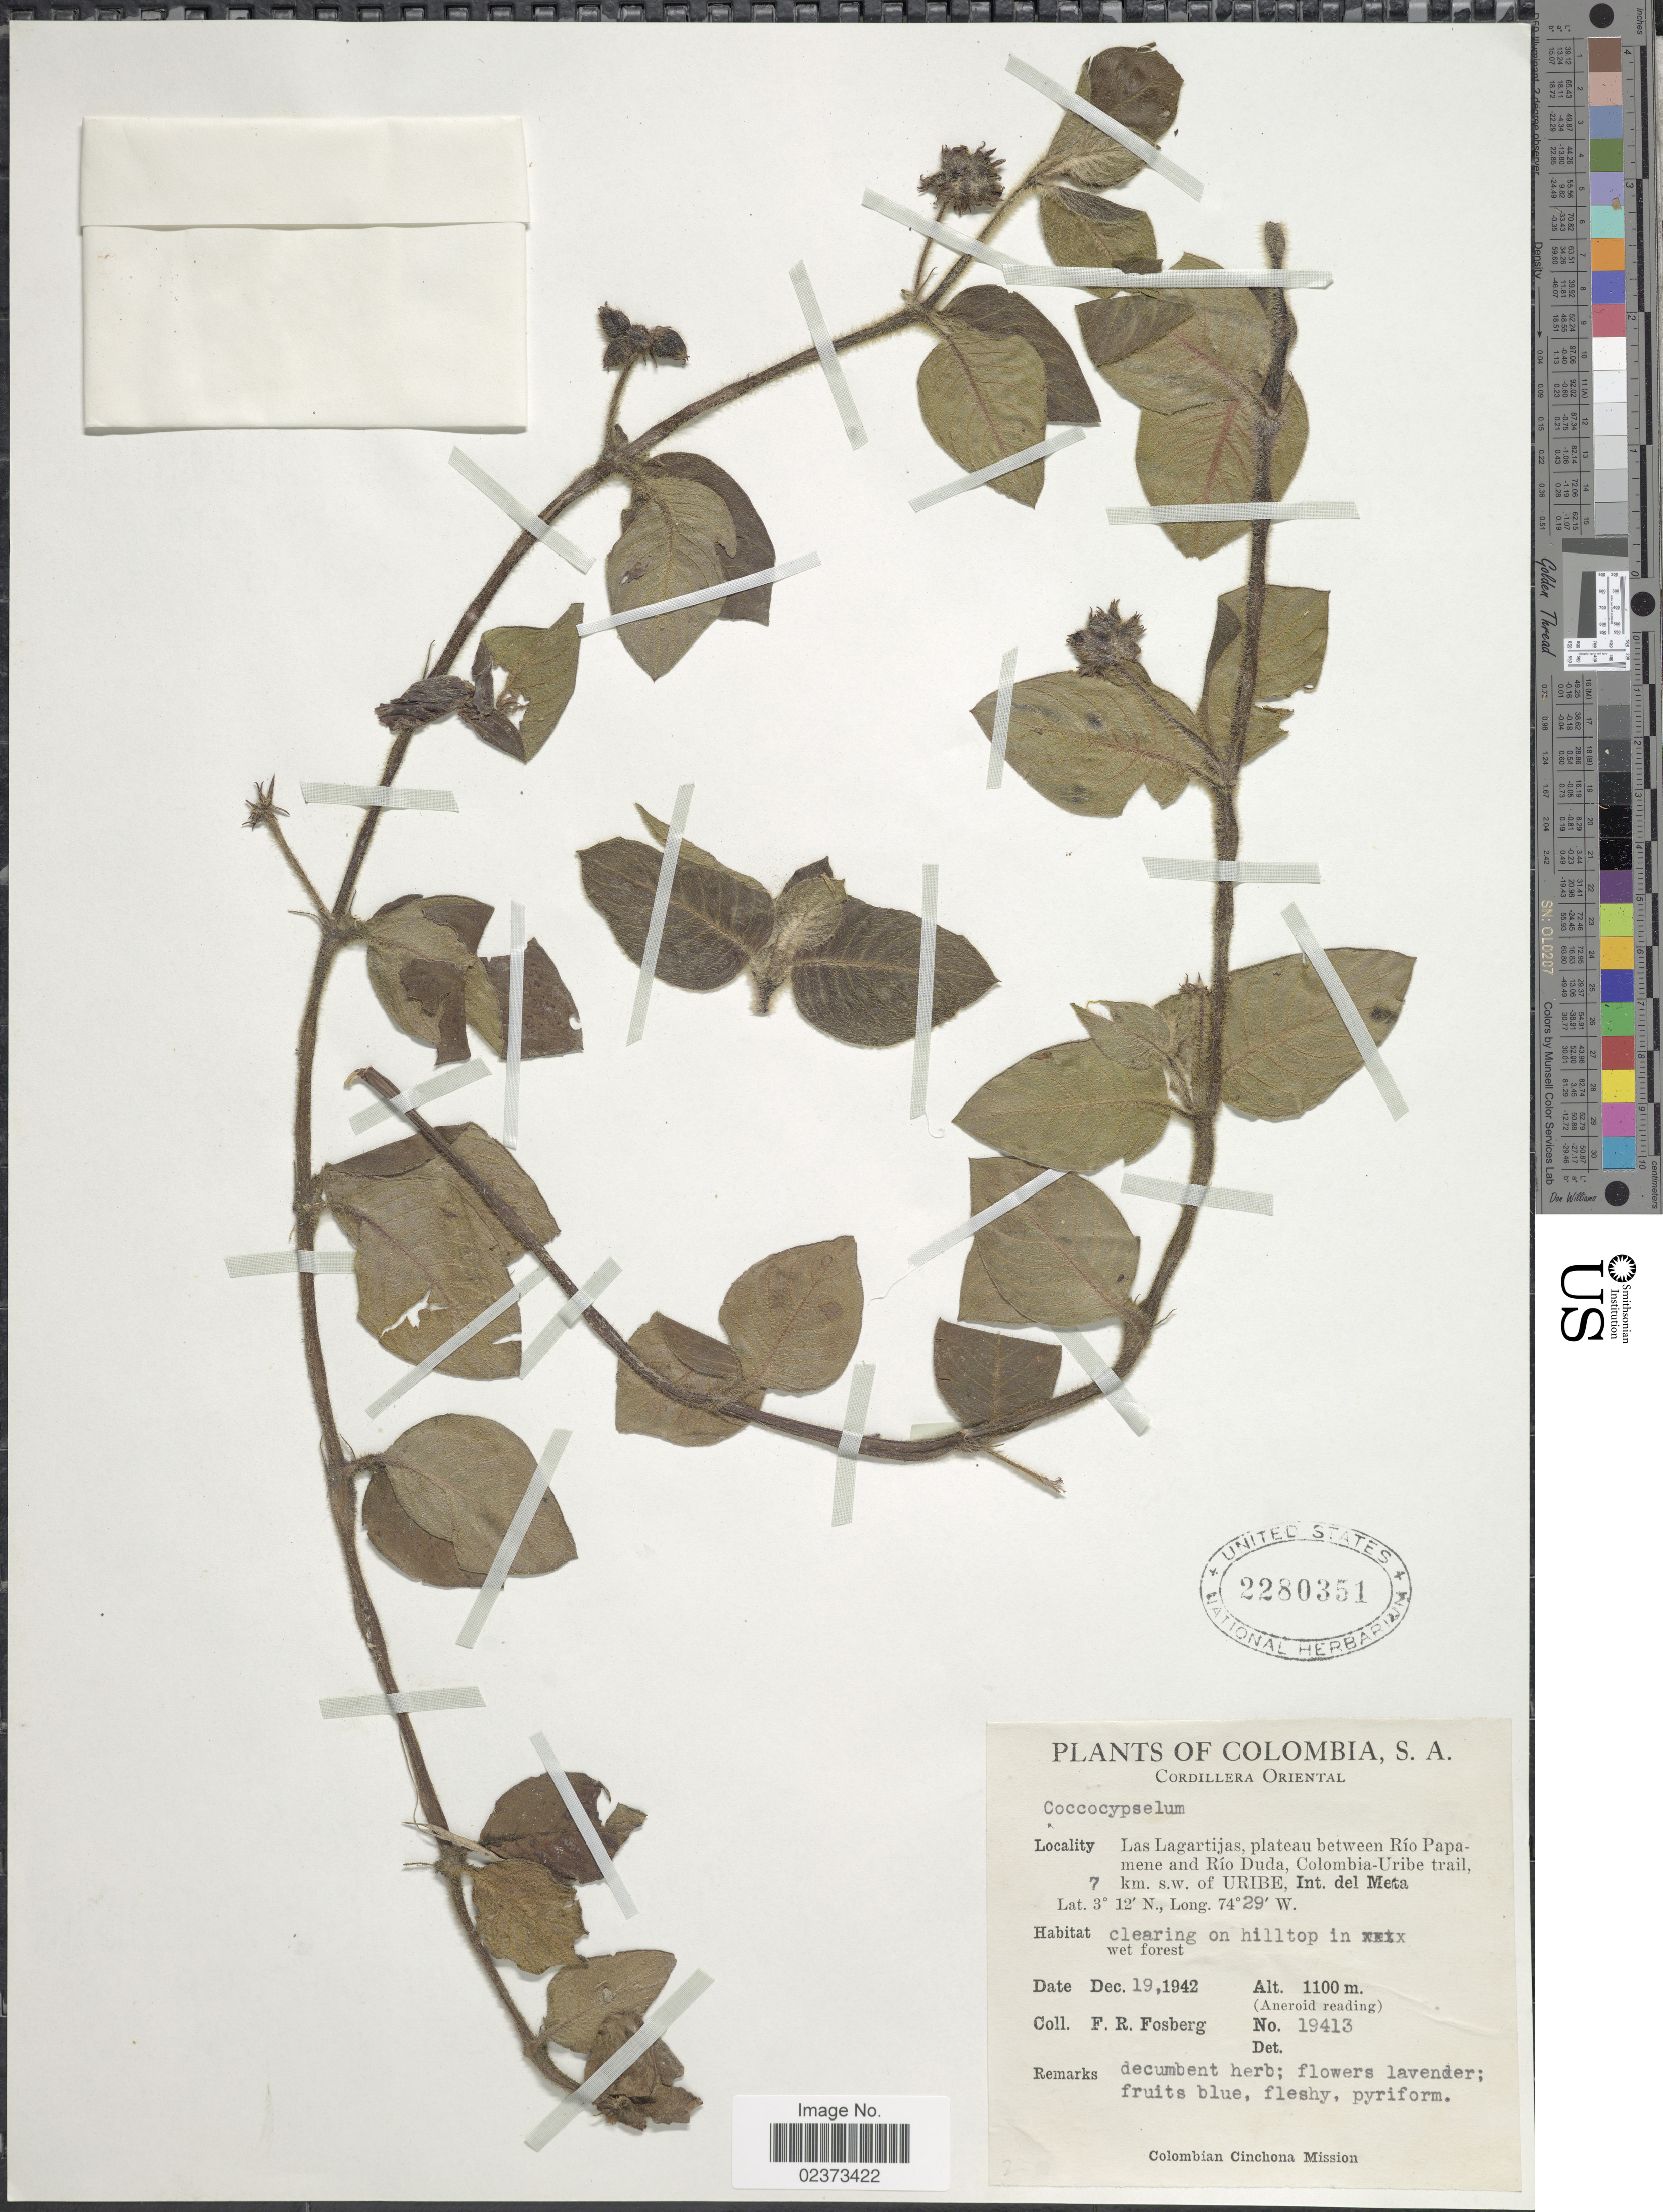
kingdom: Plantae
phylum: Tracheophyta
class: Magnoliopsida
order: Gentianales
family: Rubiaceae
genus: Coccocypselum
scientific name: Coccocypselum hirsutum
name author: Bartl. ex DC.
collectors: F. R. Fosberg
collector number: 19413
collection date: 1942-12-19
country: Colombia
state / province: Meta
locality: Cordillera Oriental, Las Lagartijas, plateau between Rio Papamene and Rio Duda, Colombia-Uribe trail, 7 km. s.w. of Uribe, clearing on hill top in wet forest, Int. del Meta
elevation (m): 1100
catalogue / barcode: US 2280351